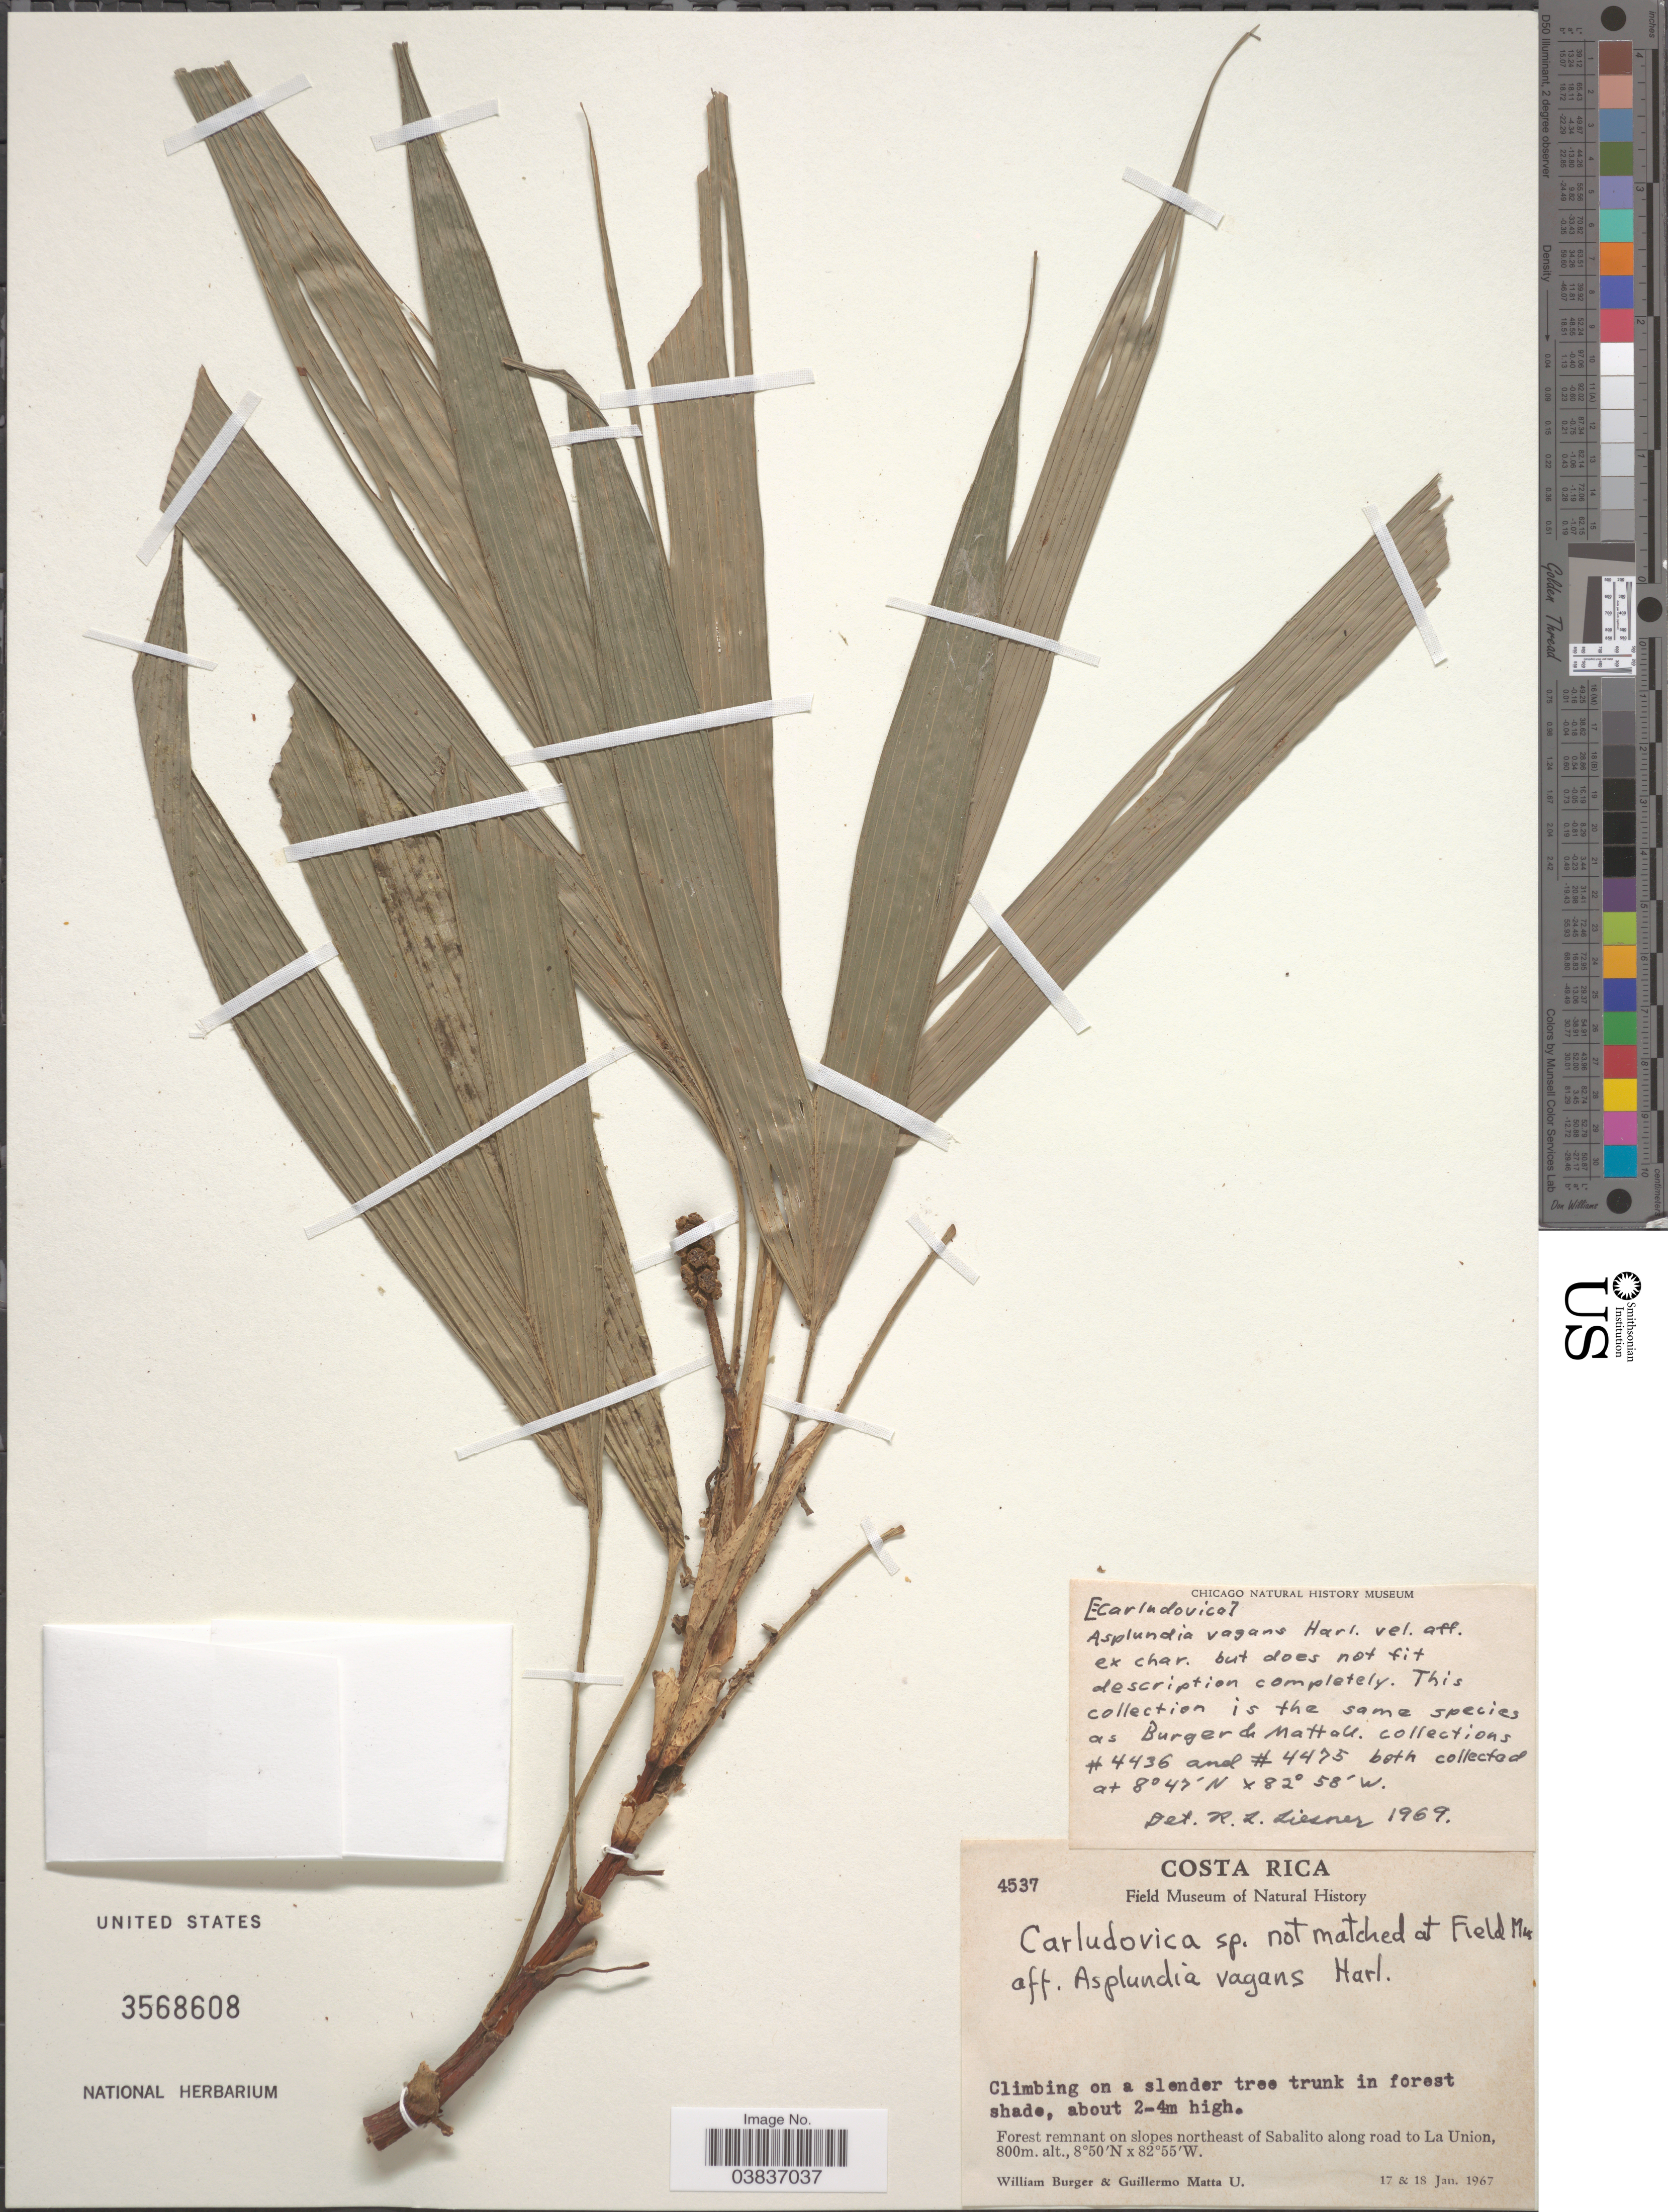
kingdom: Plantae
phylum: Tracheophyta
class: Liliopsida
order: Pandanales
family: Cyclanthaceae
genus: Asplundia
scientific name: Asplundia vagans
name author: Harling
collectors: W. Burger & G. Matta U.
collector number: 4537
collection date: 1967-01-17/1967-01-18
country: Costa Rica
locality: Northeast of Sabalito along road to La Union.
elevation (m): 800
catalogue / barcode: US 3568608